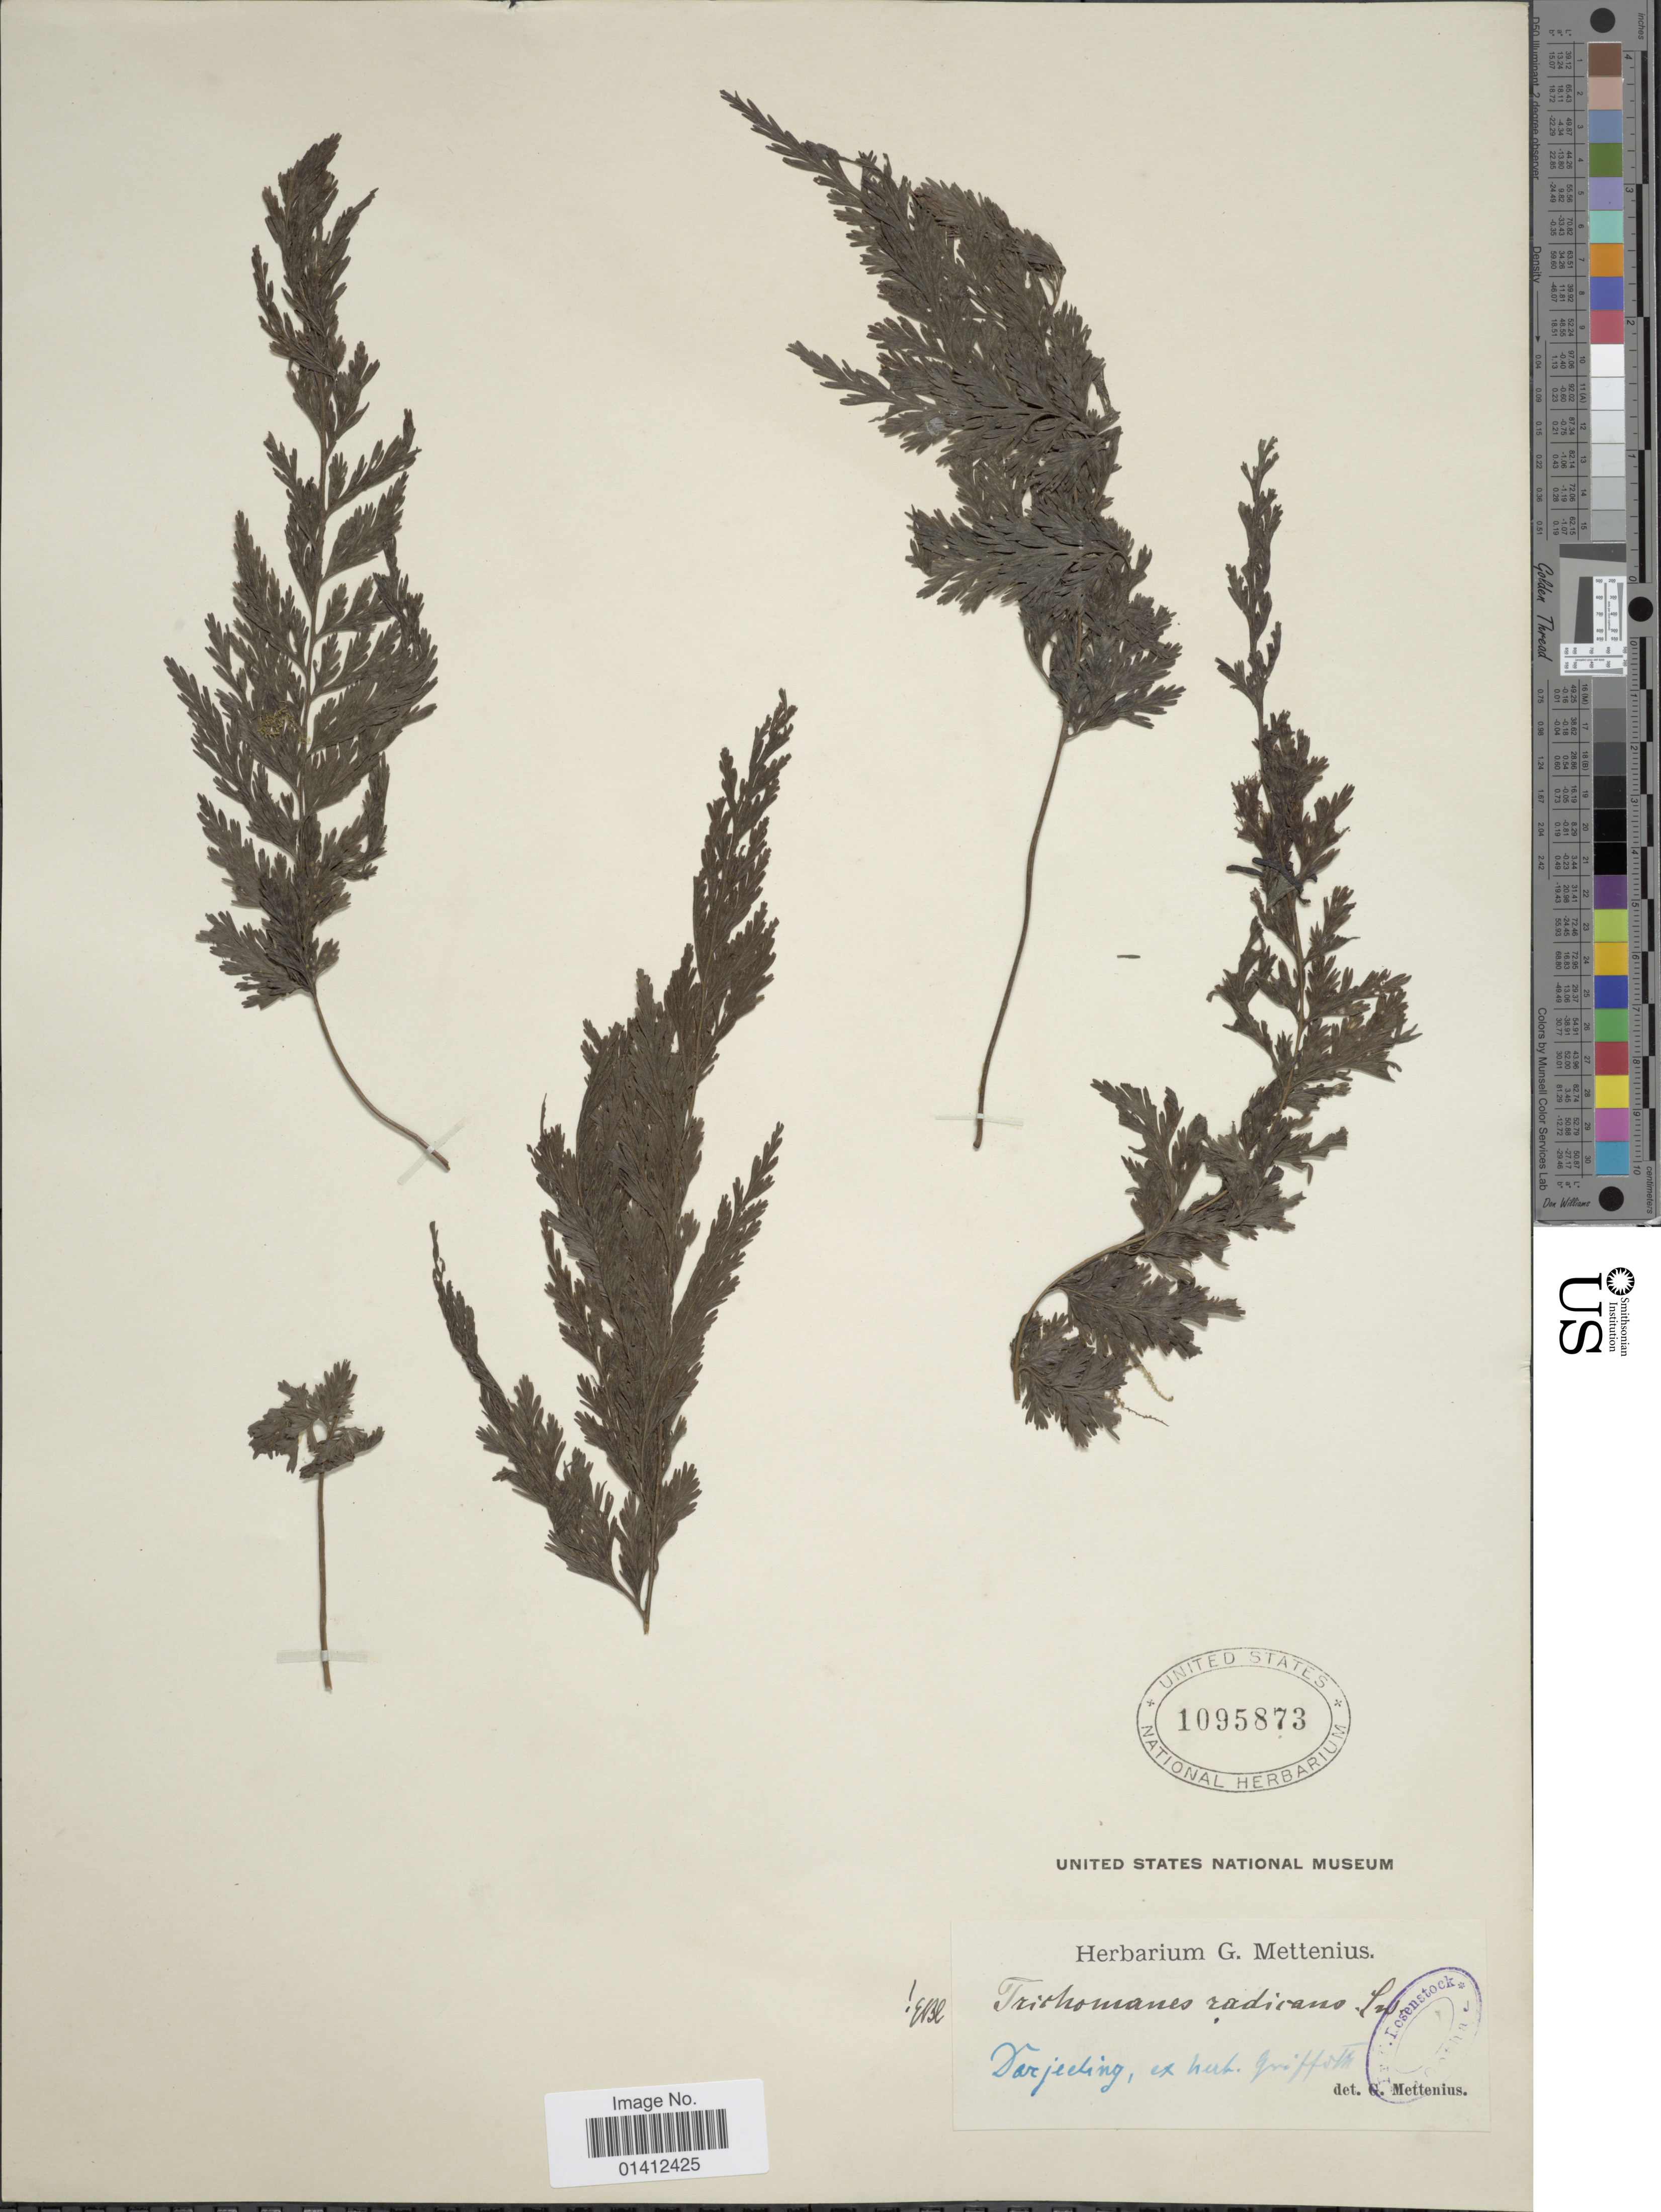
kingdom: Plantae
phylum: Tracheophyta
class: Polypodiopsida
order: Hymenophyllales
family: Hymenophyllaceae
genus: Vandenboschia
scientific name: Vandenboschia radicans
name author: (Sw.) Copel.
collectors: ex herb. Griffith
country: India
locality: Darjeeling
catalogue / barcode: US 1095873